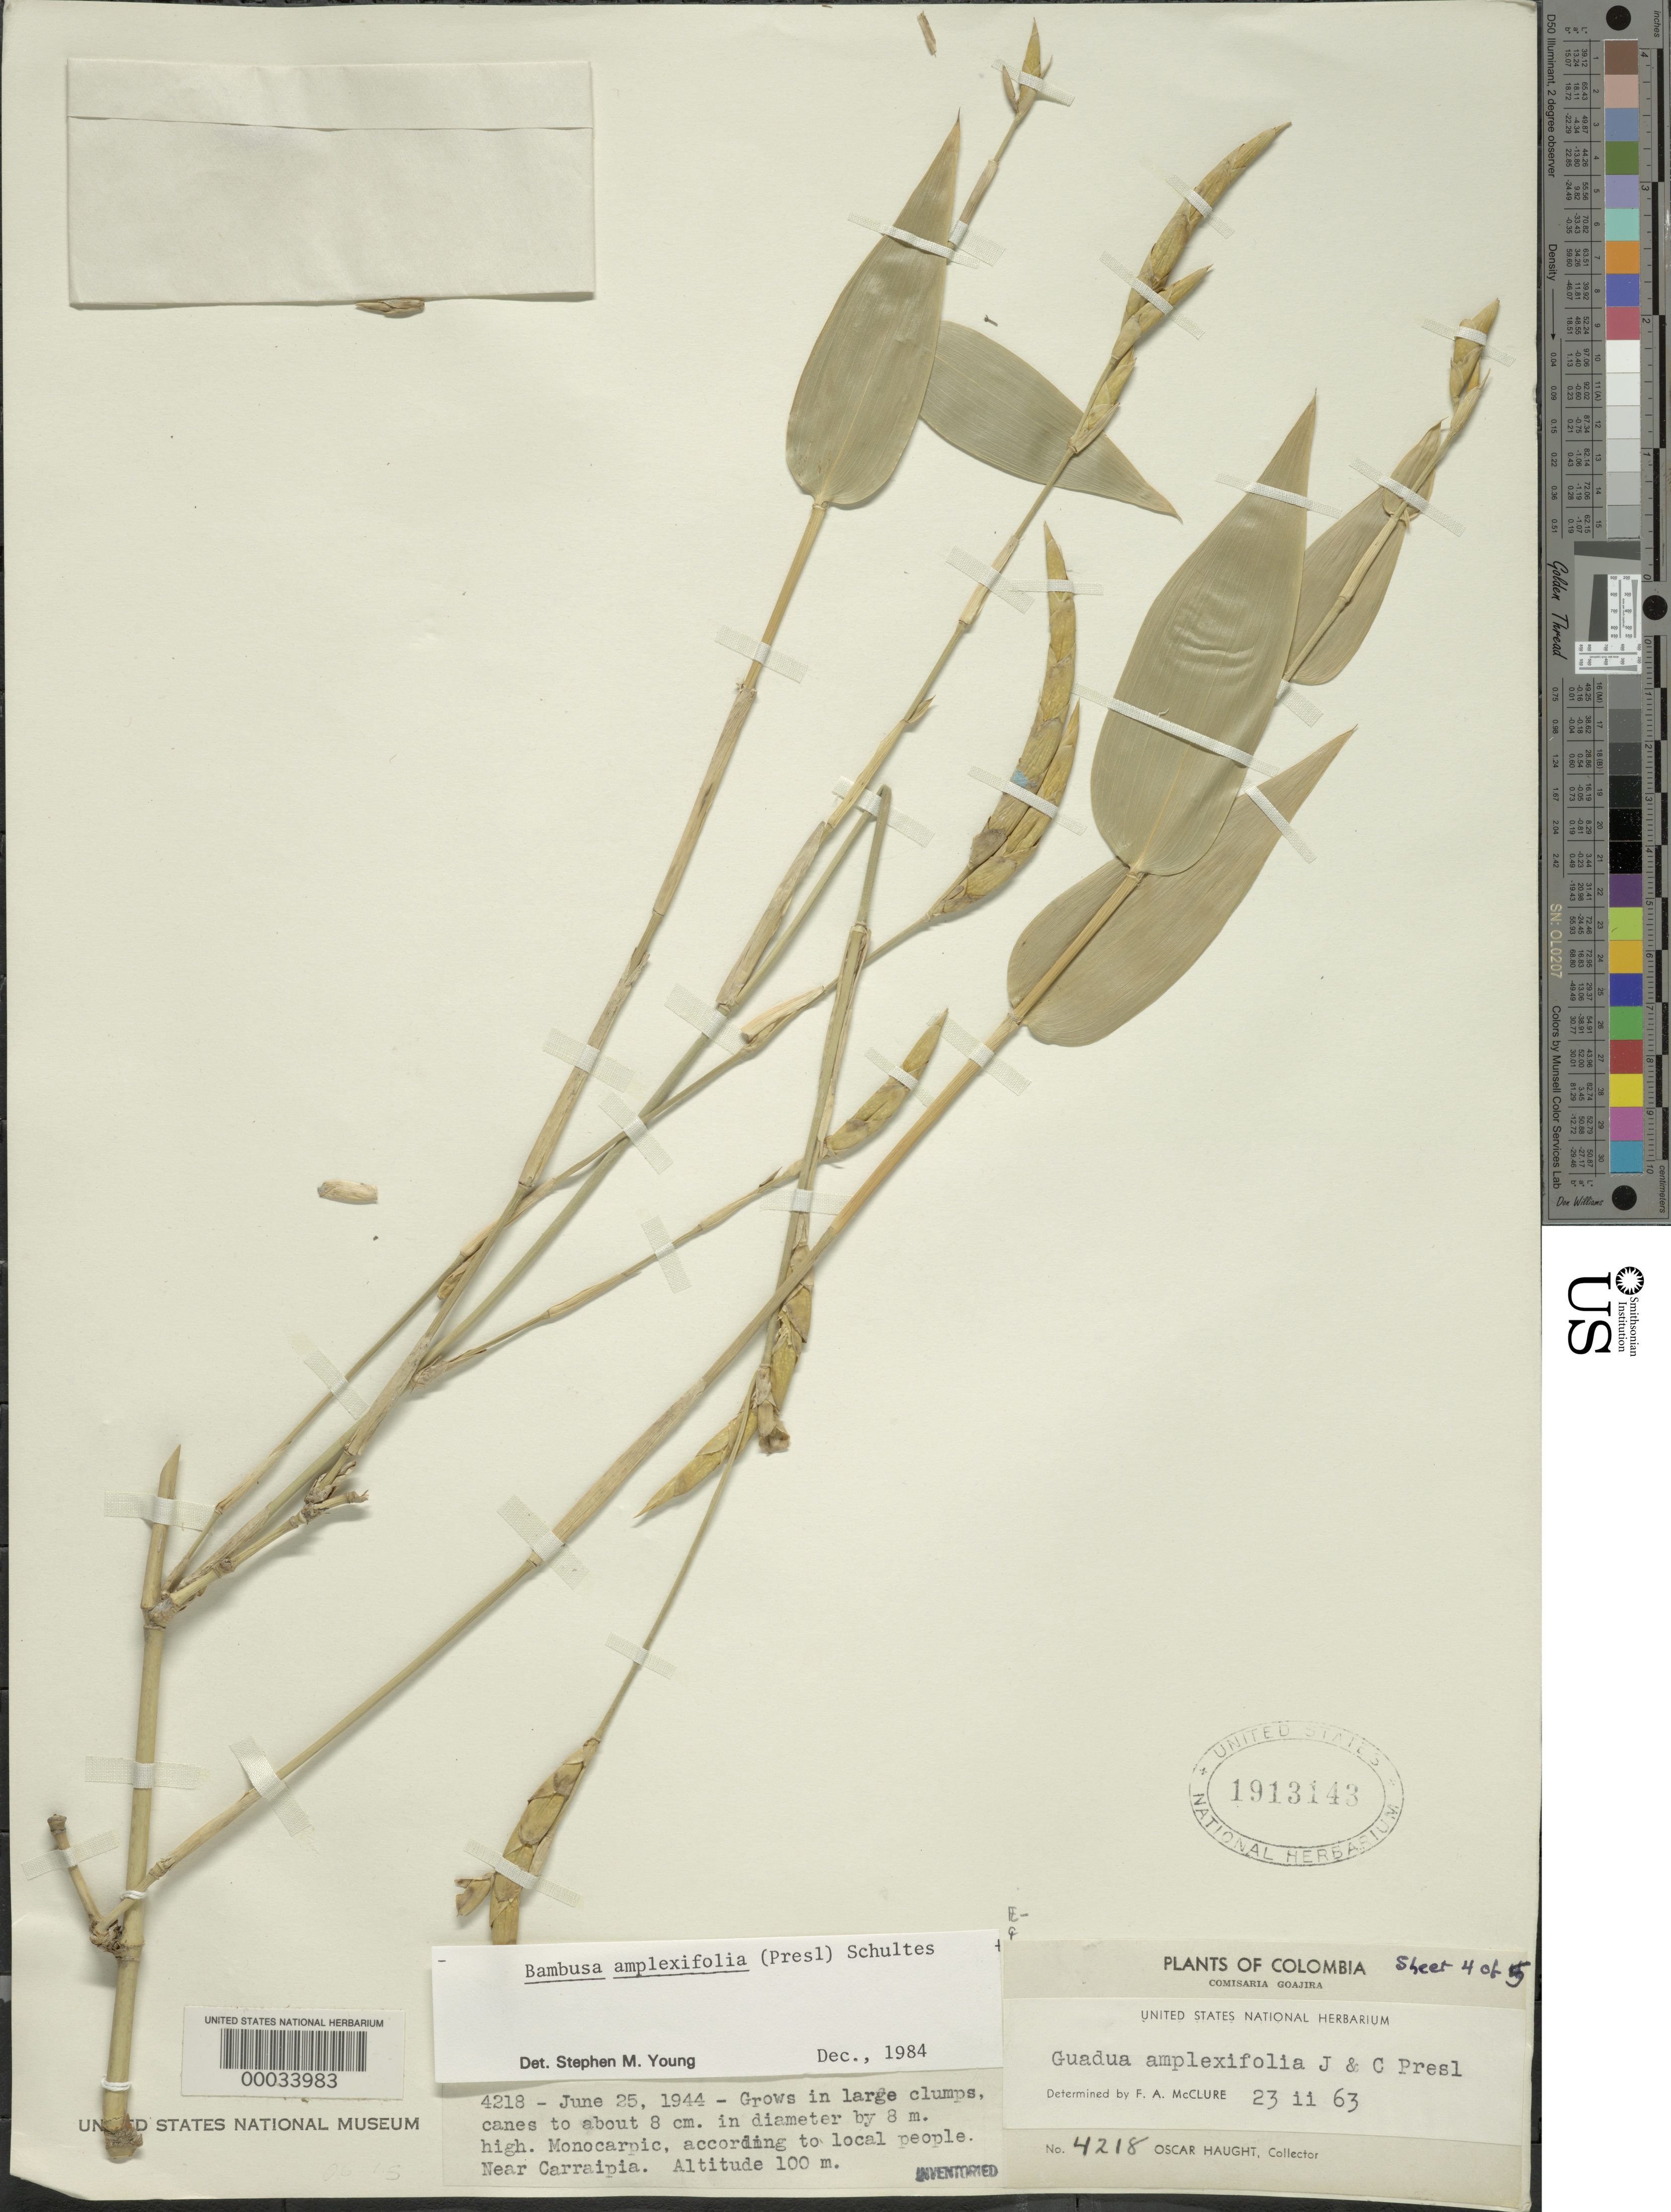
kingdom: Plantae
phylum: Tracheophyta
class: Liliopsida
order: Poales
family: Poaceae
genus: Guadua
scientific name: Guadua amplexifolia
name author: J. Presl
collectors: O. L. Haught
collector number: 4218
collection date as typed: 25 Jun 1944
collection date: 1944-06-25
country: Colombia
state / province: La Guajira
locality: Carraipia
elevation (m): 100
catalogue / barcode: US 1913143